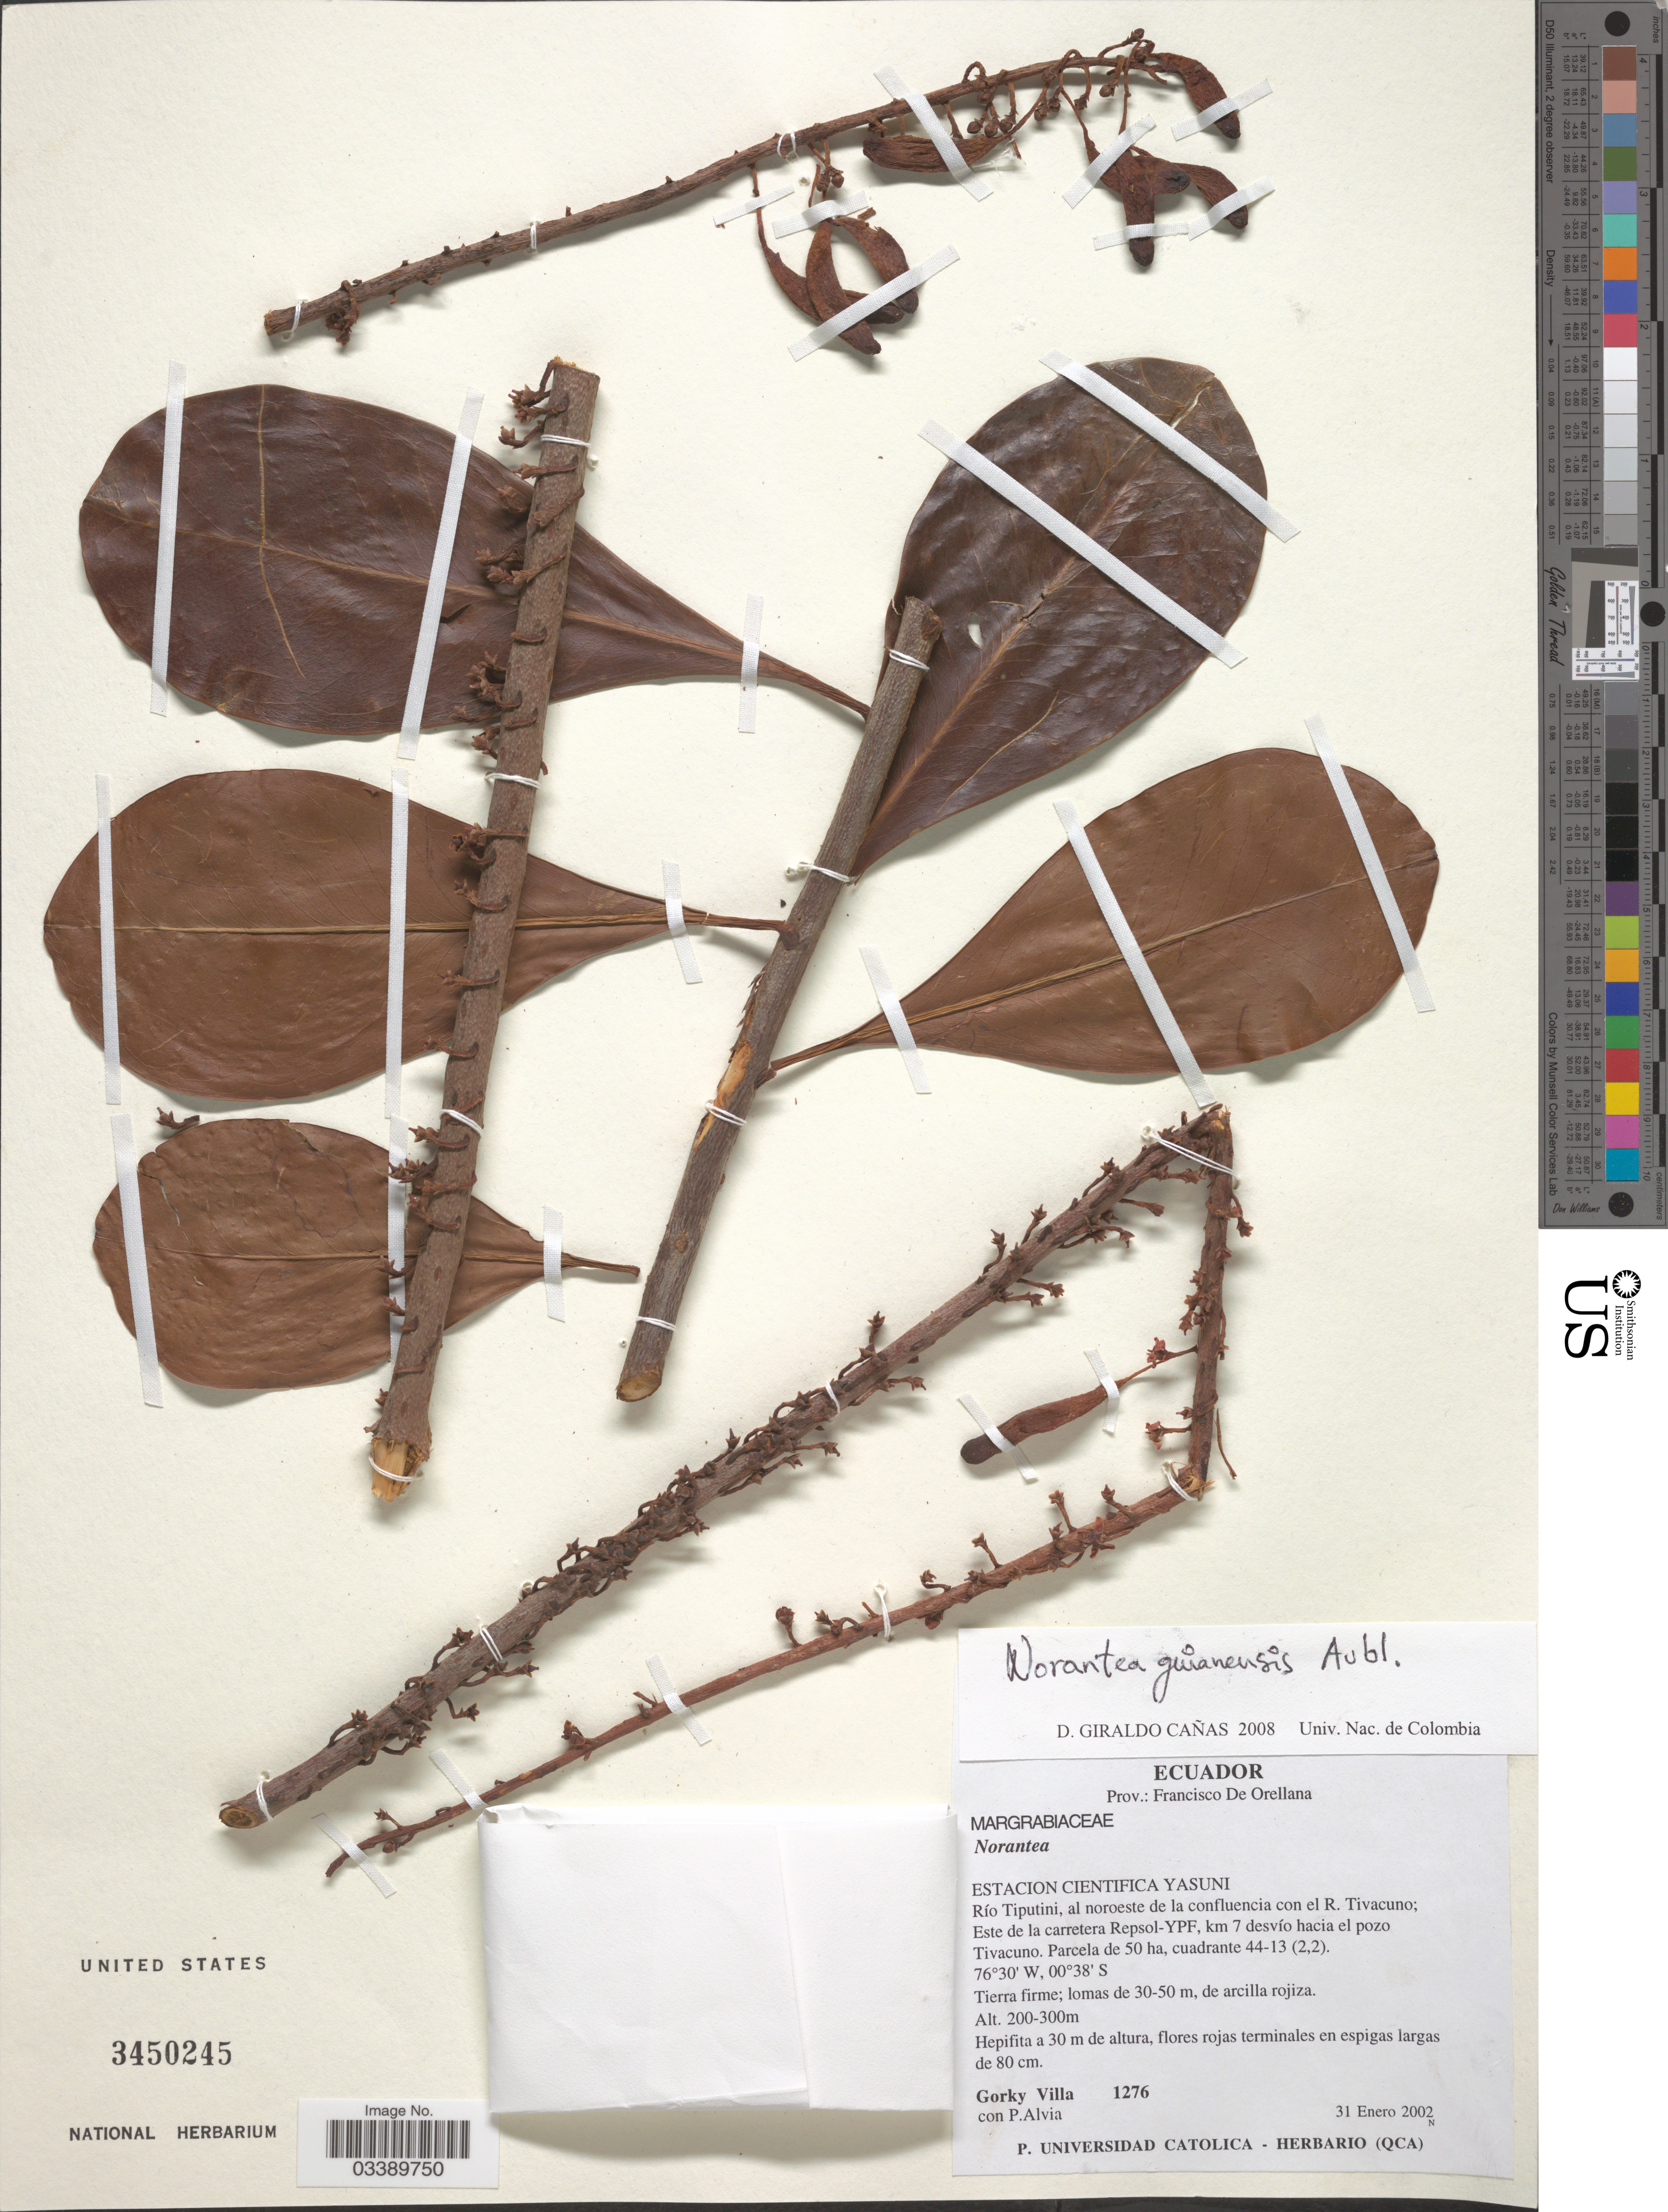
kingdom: Plantae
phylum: Tracheophyta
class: Magnoliopsida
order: Ericales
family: Marcgraviaceae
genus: Norantea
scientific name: Norantea guianensis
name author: Aubl.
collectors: G. Villa & P. Alvia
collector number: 1276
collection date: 2002-01-31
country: Ecuador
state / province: Orellana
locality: Prov.: Francisco De Orellana. ESTACION CIENTIFICA YASUNI. Río Tiputini, al noroeste de la confluencia con el R. Tivacuno; Este de la carretera Respol-YPF, km 7 desvío hacia el pozo Tivacuno.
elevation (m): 200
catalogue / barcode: US 3450245